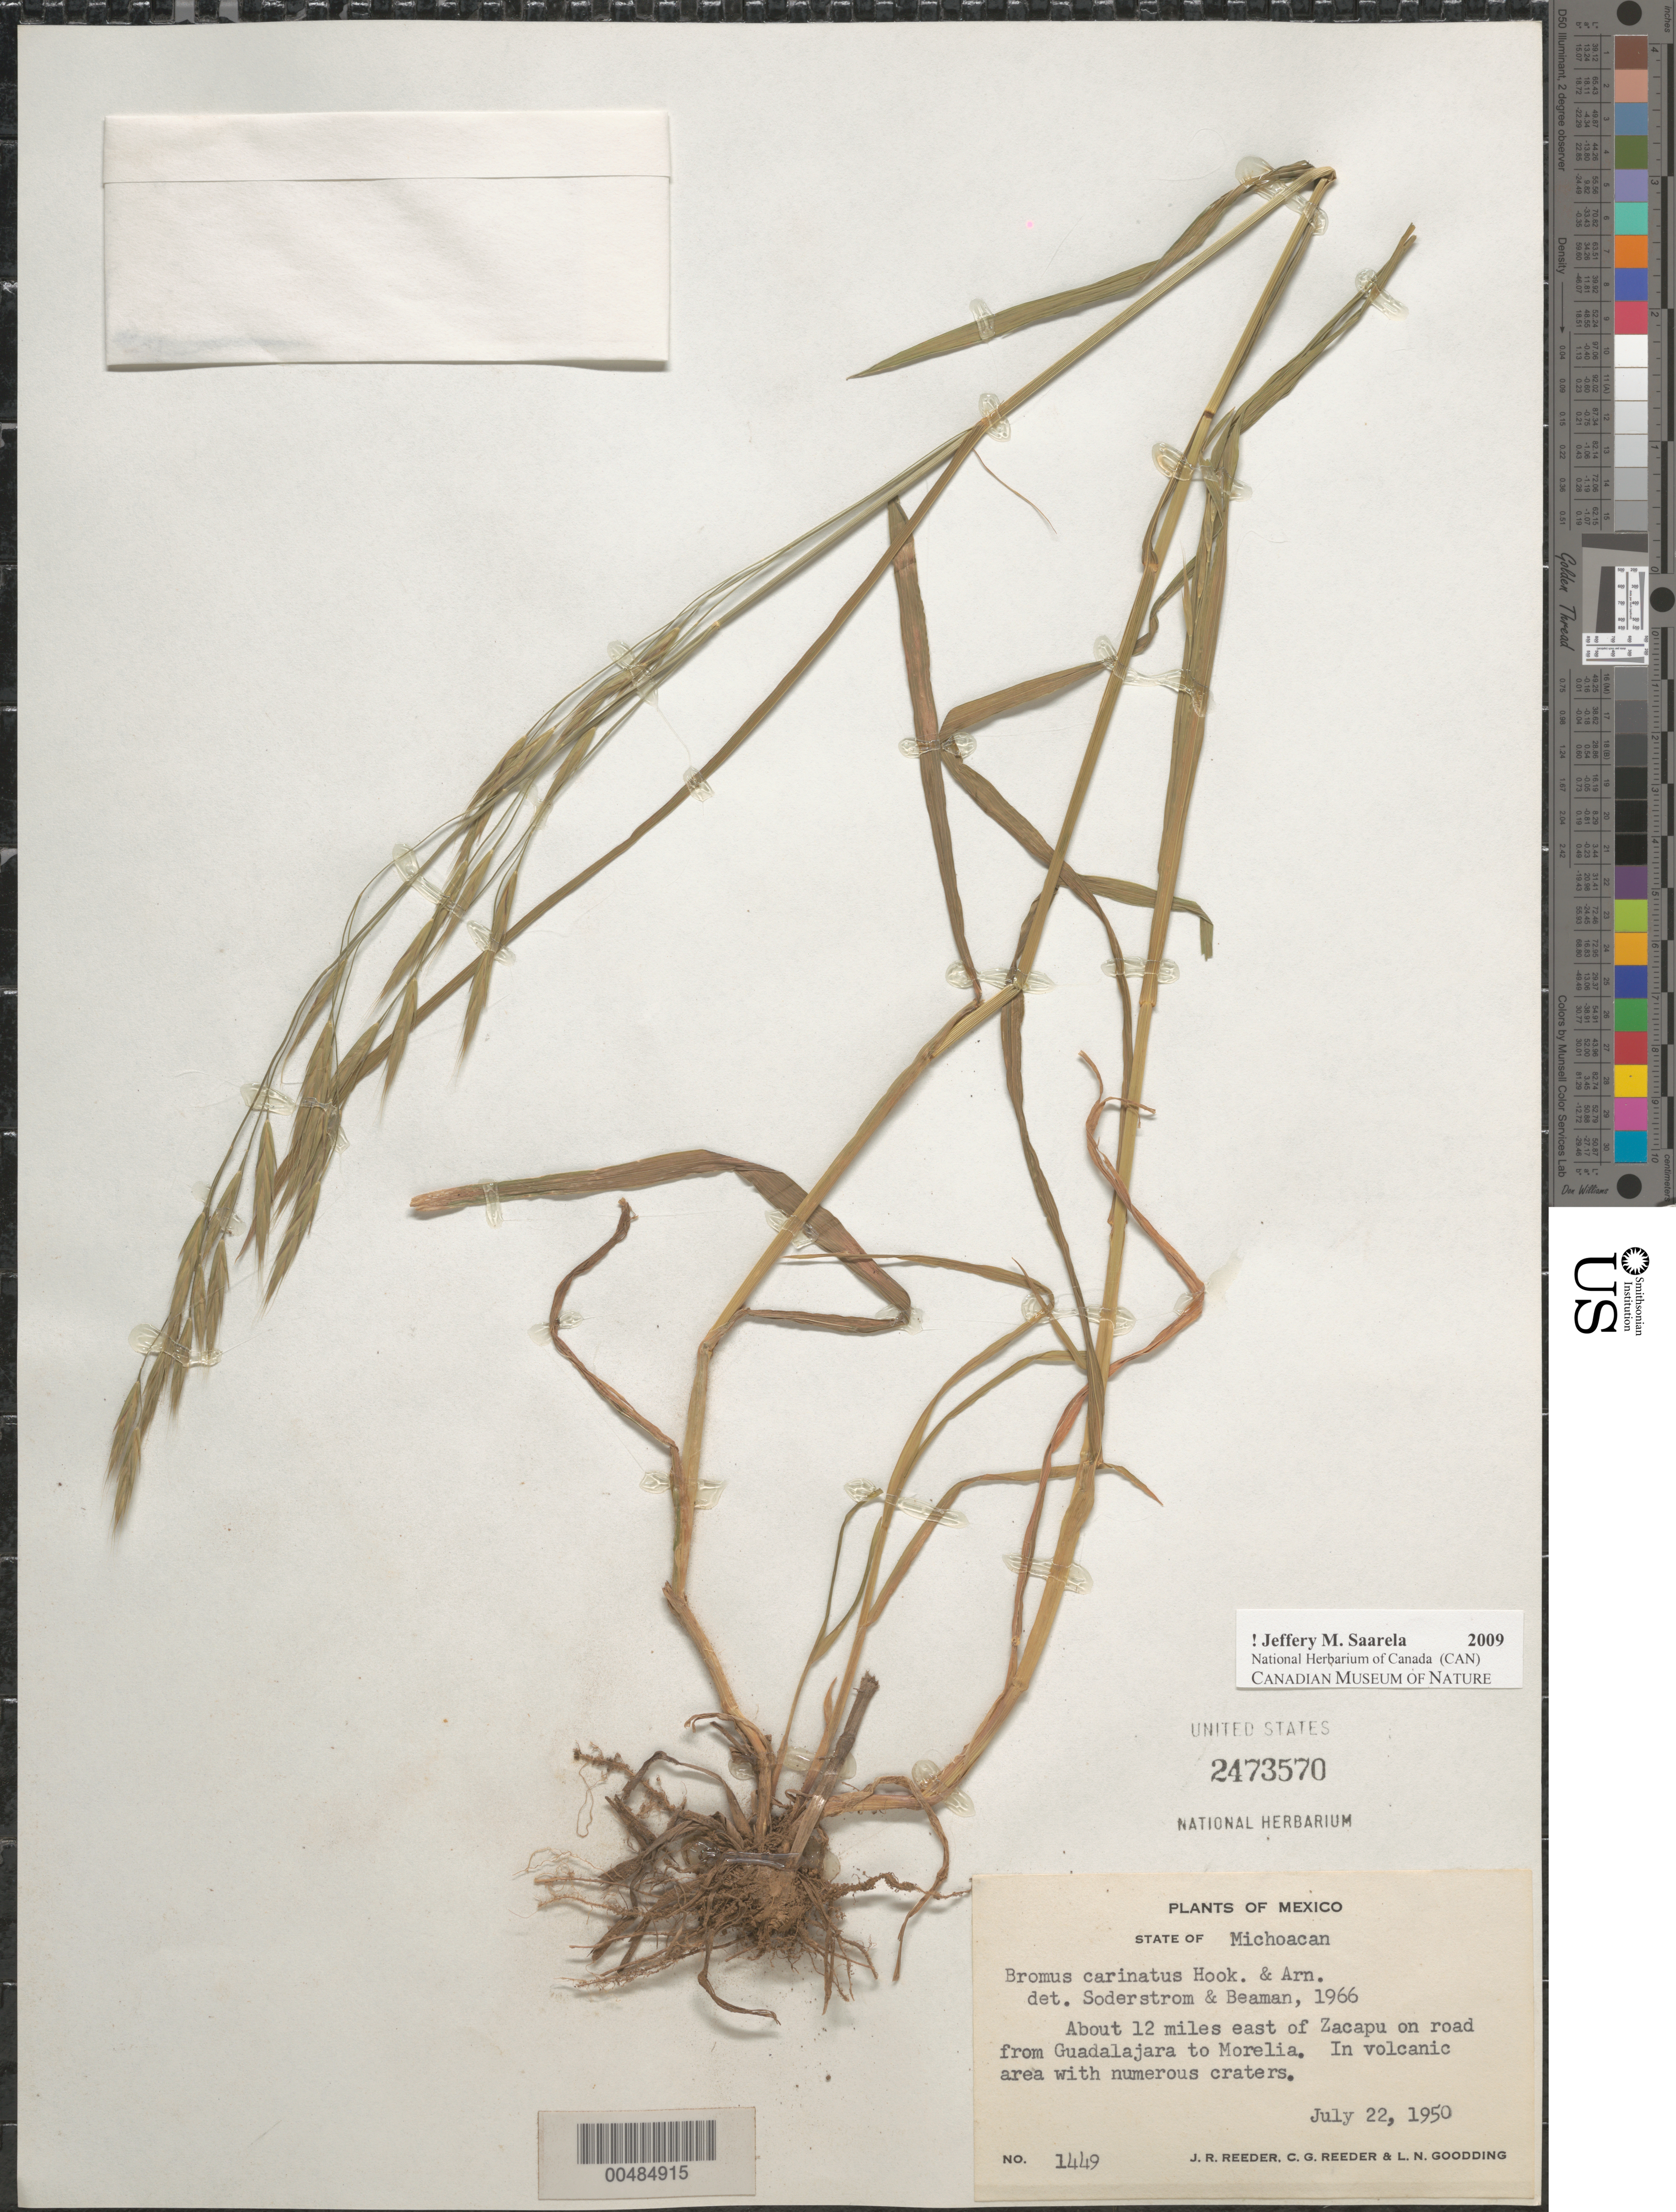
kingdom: Plantae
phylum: Tracheophyta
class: Liliopsida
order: Poales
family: Poaceae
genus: Bromus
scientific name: Bromus carinatus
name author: Hook. & Arn.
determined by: Soderstrom, T. R.; Beaman, J. H.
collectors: J. R. Reeder, C. G. Reeder & L. N. Goodding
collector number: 1449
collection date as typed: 22 Jul 1950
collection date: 1950-07-22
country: Mexico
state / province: Michoacán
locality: About 12 mi E of Zacapu on road from Guadalajara to Morelia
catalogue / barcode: US 2473570